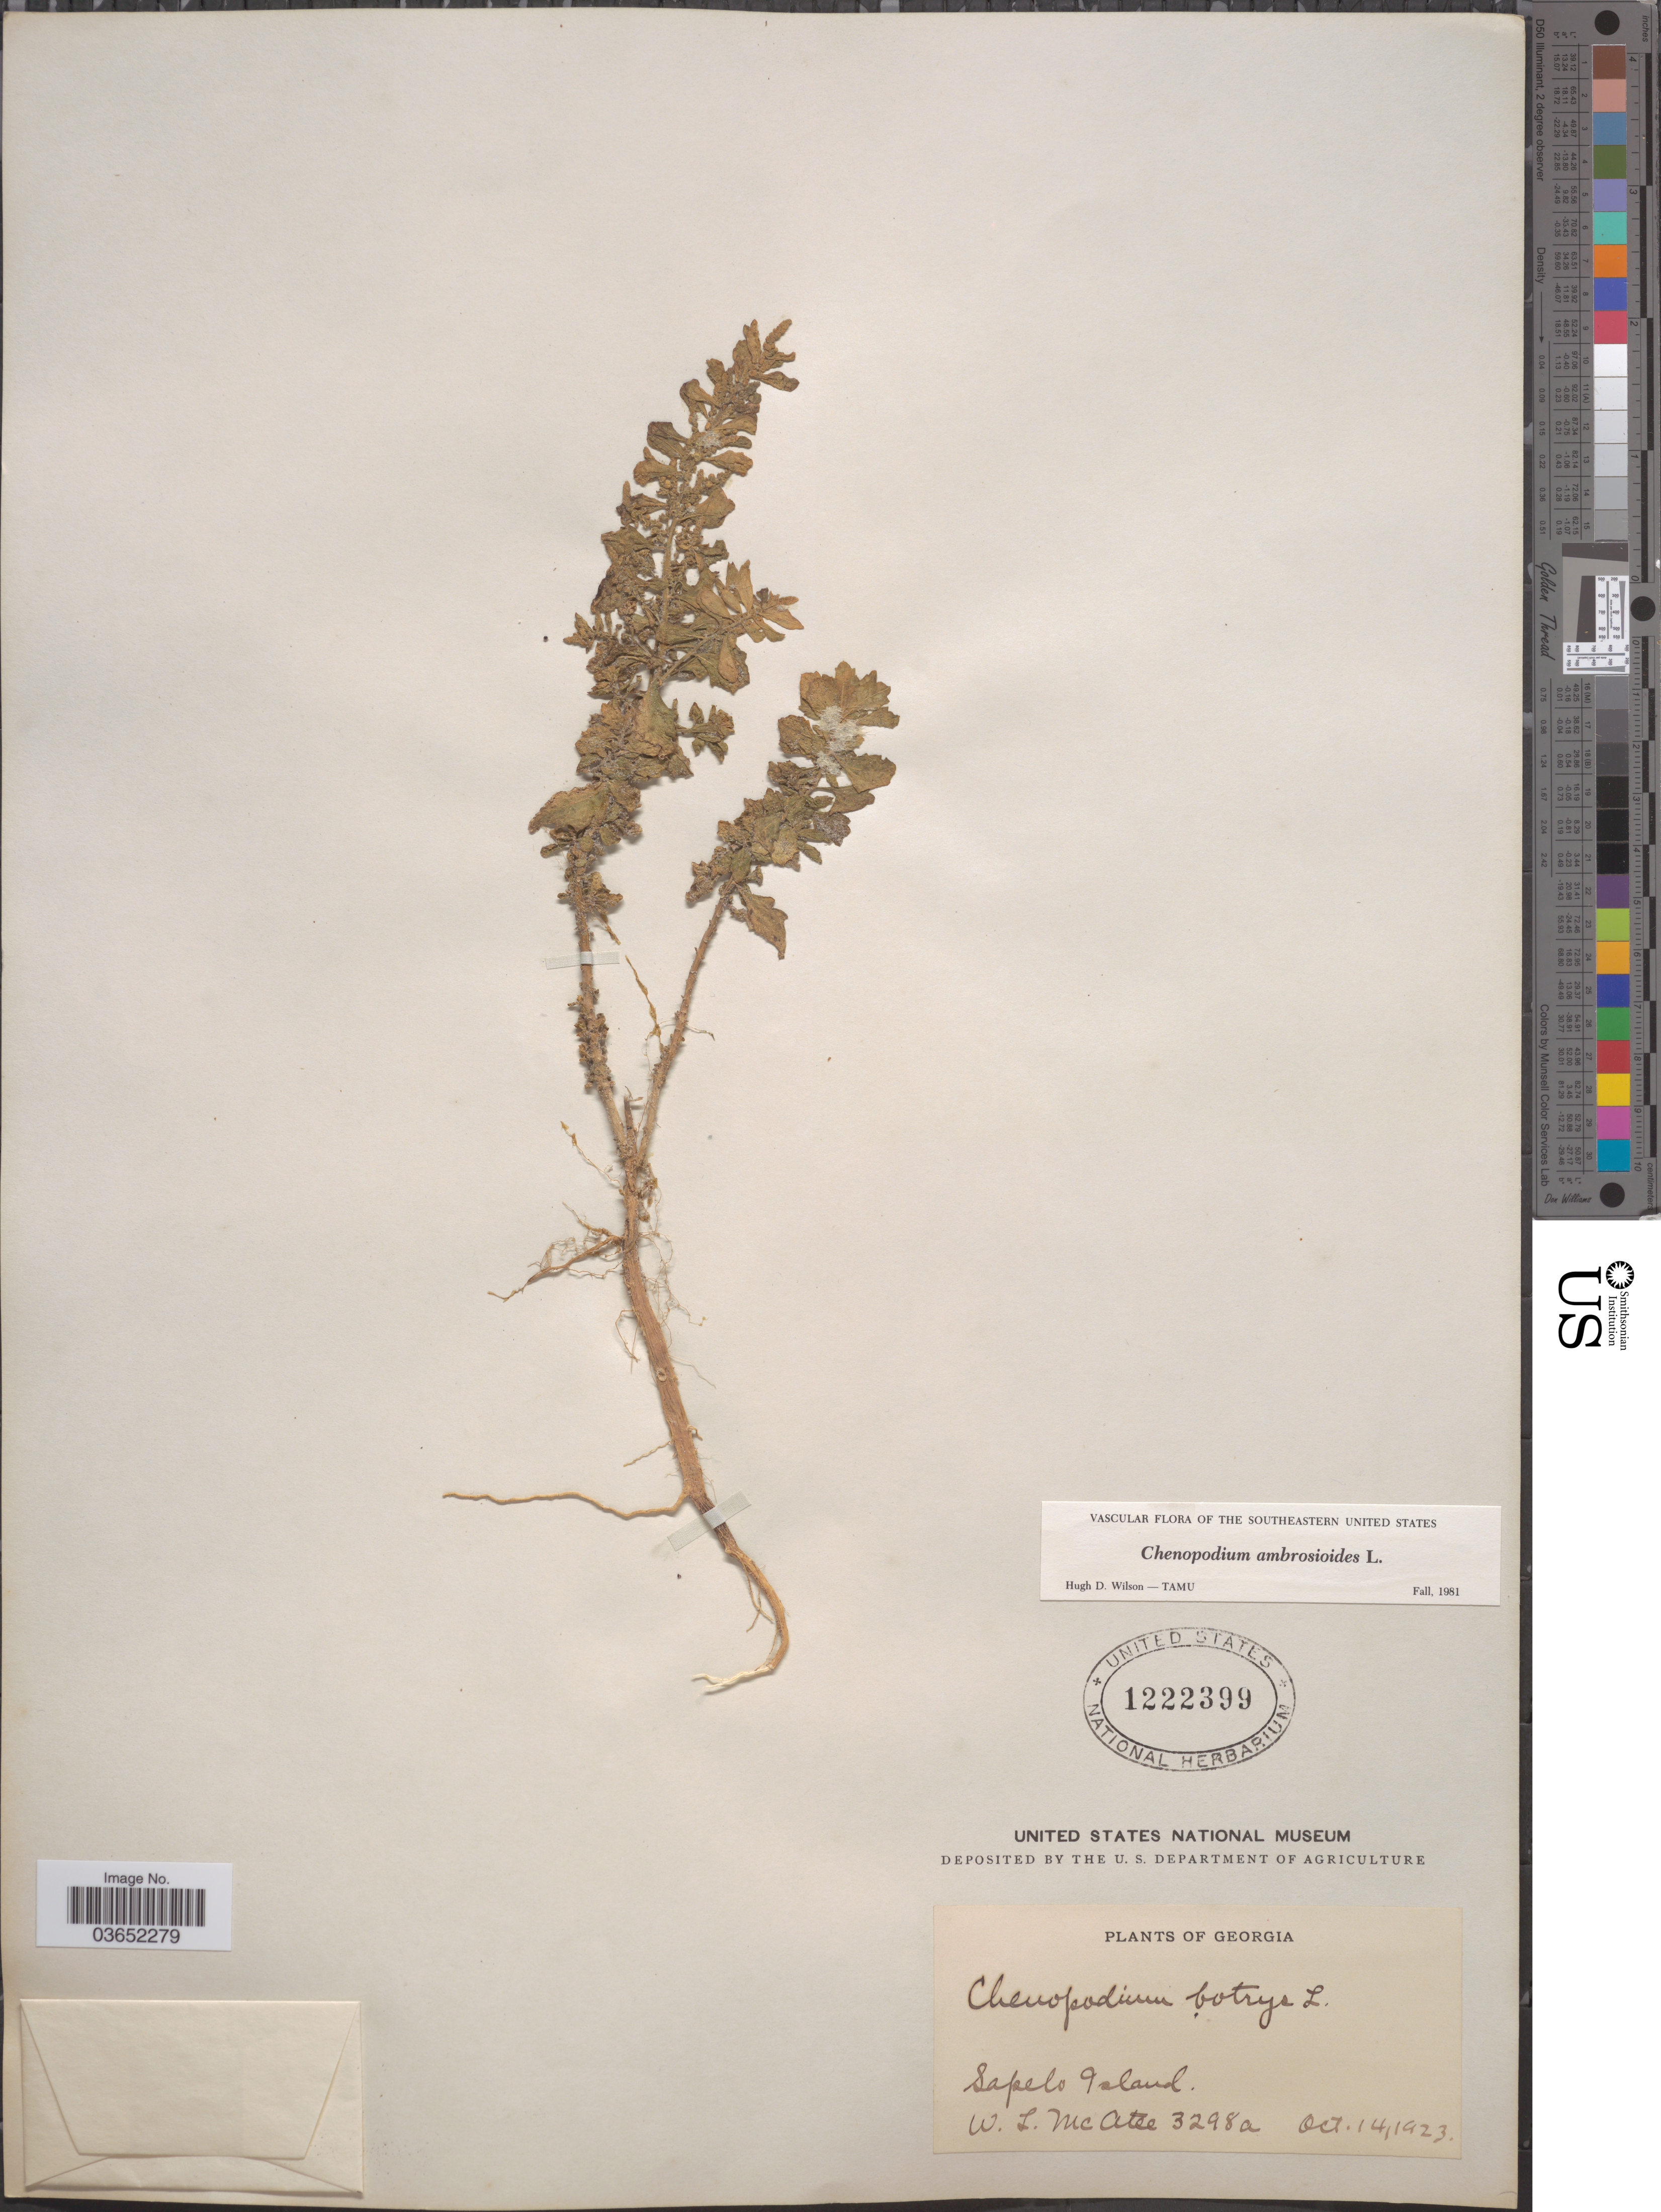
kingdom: Plantae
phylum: Tracheophyta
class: Magnoliopsida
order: Caryophyllales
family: Amaranthaceae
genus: Chenopodium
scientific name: Chenopodium ambrosioides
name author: L.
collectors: W. McAtee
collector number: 3298a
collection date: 1923-10-14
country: United States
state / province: Georgia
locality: Sapelo Island.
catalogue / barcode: US 1222399